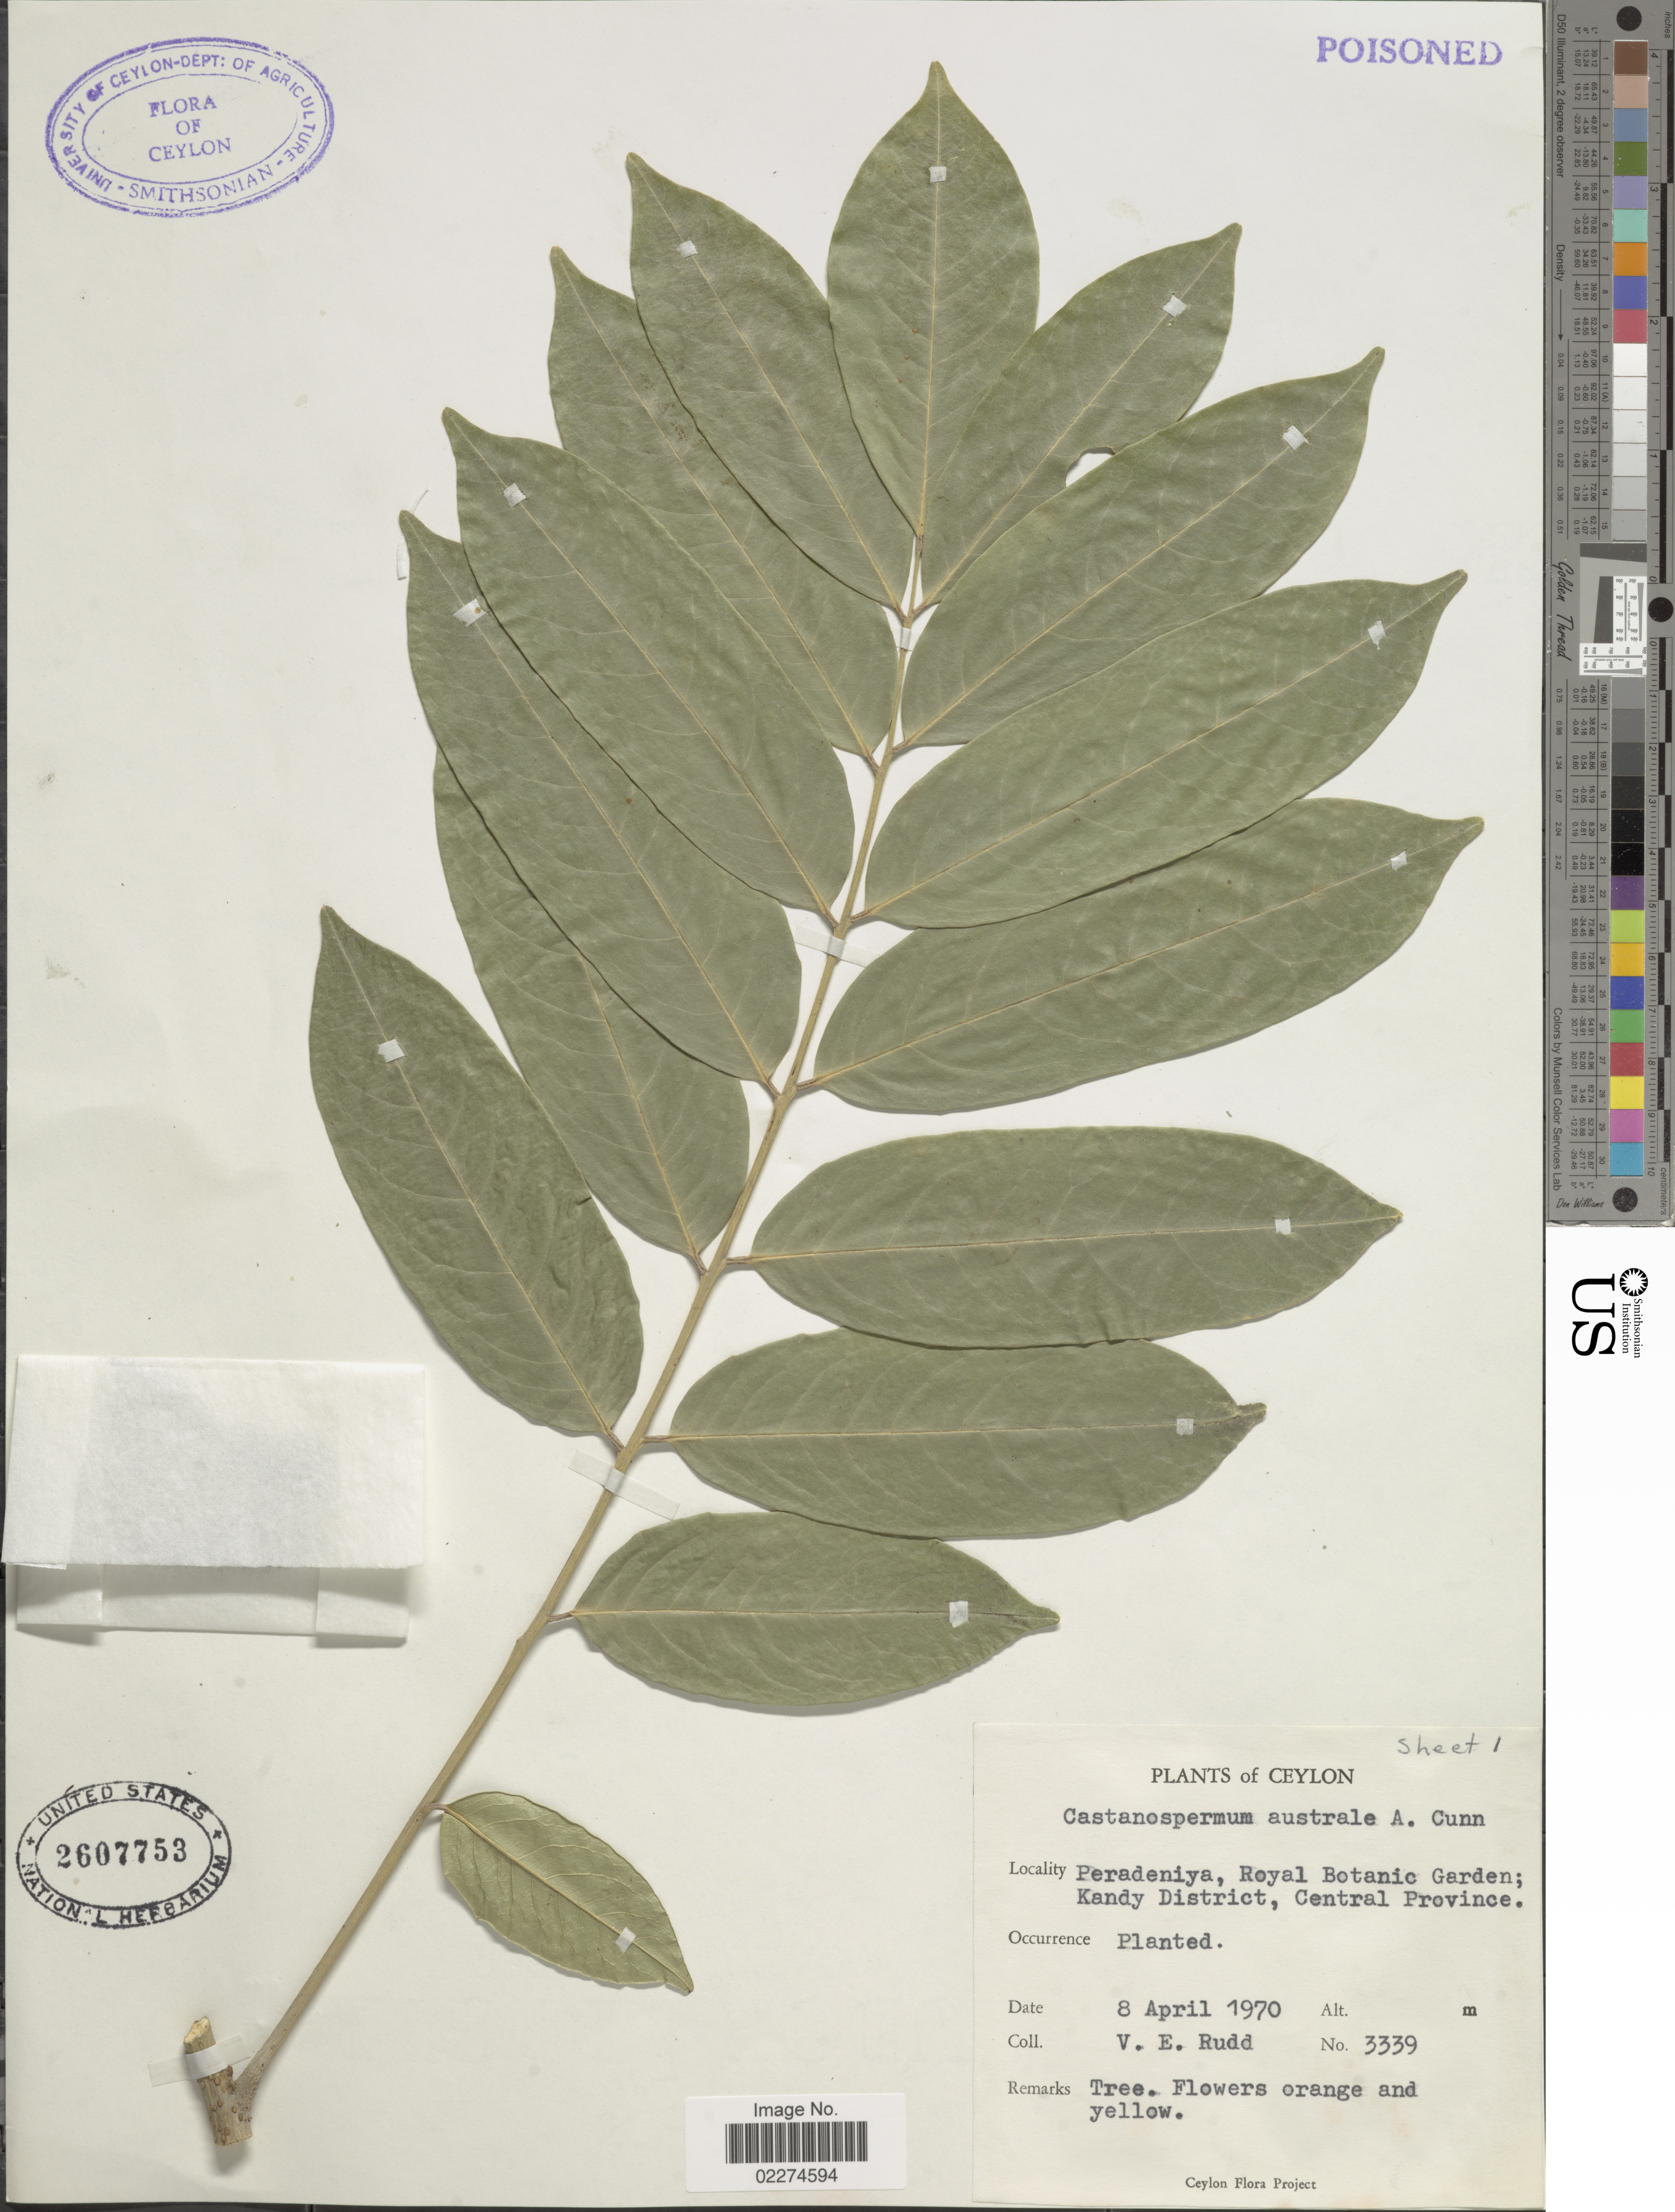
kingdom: Plantae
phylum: Tracheophyta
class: Magnoliopsida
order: Fabales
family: Fabaceae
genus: Castanospermum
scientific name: Castanospermum australe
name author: A. Cunn. & Fraser-Jenk.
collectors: V. E. Rudd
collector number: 3339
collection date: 1970-04-08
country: Sri Lanka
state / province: Central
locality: Ceylon, Peradeniya, Royal Botanico Garden, Kandy District, Central Province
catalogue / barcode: US 2607753